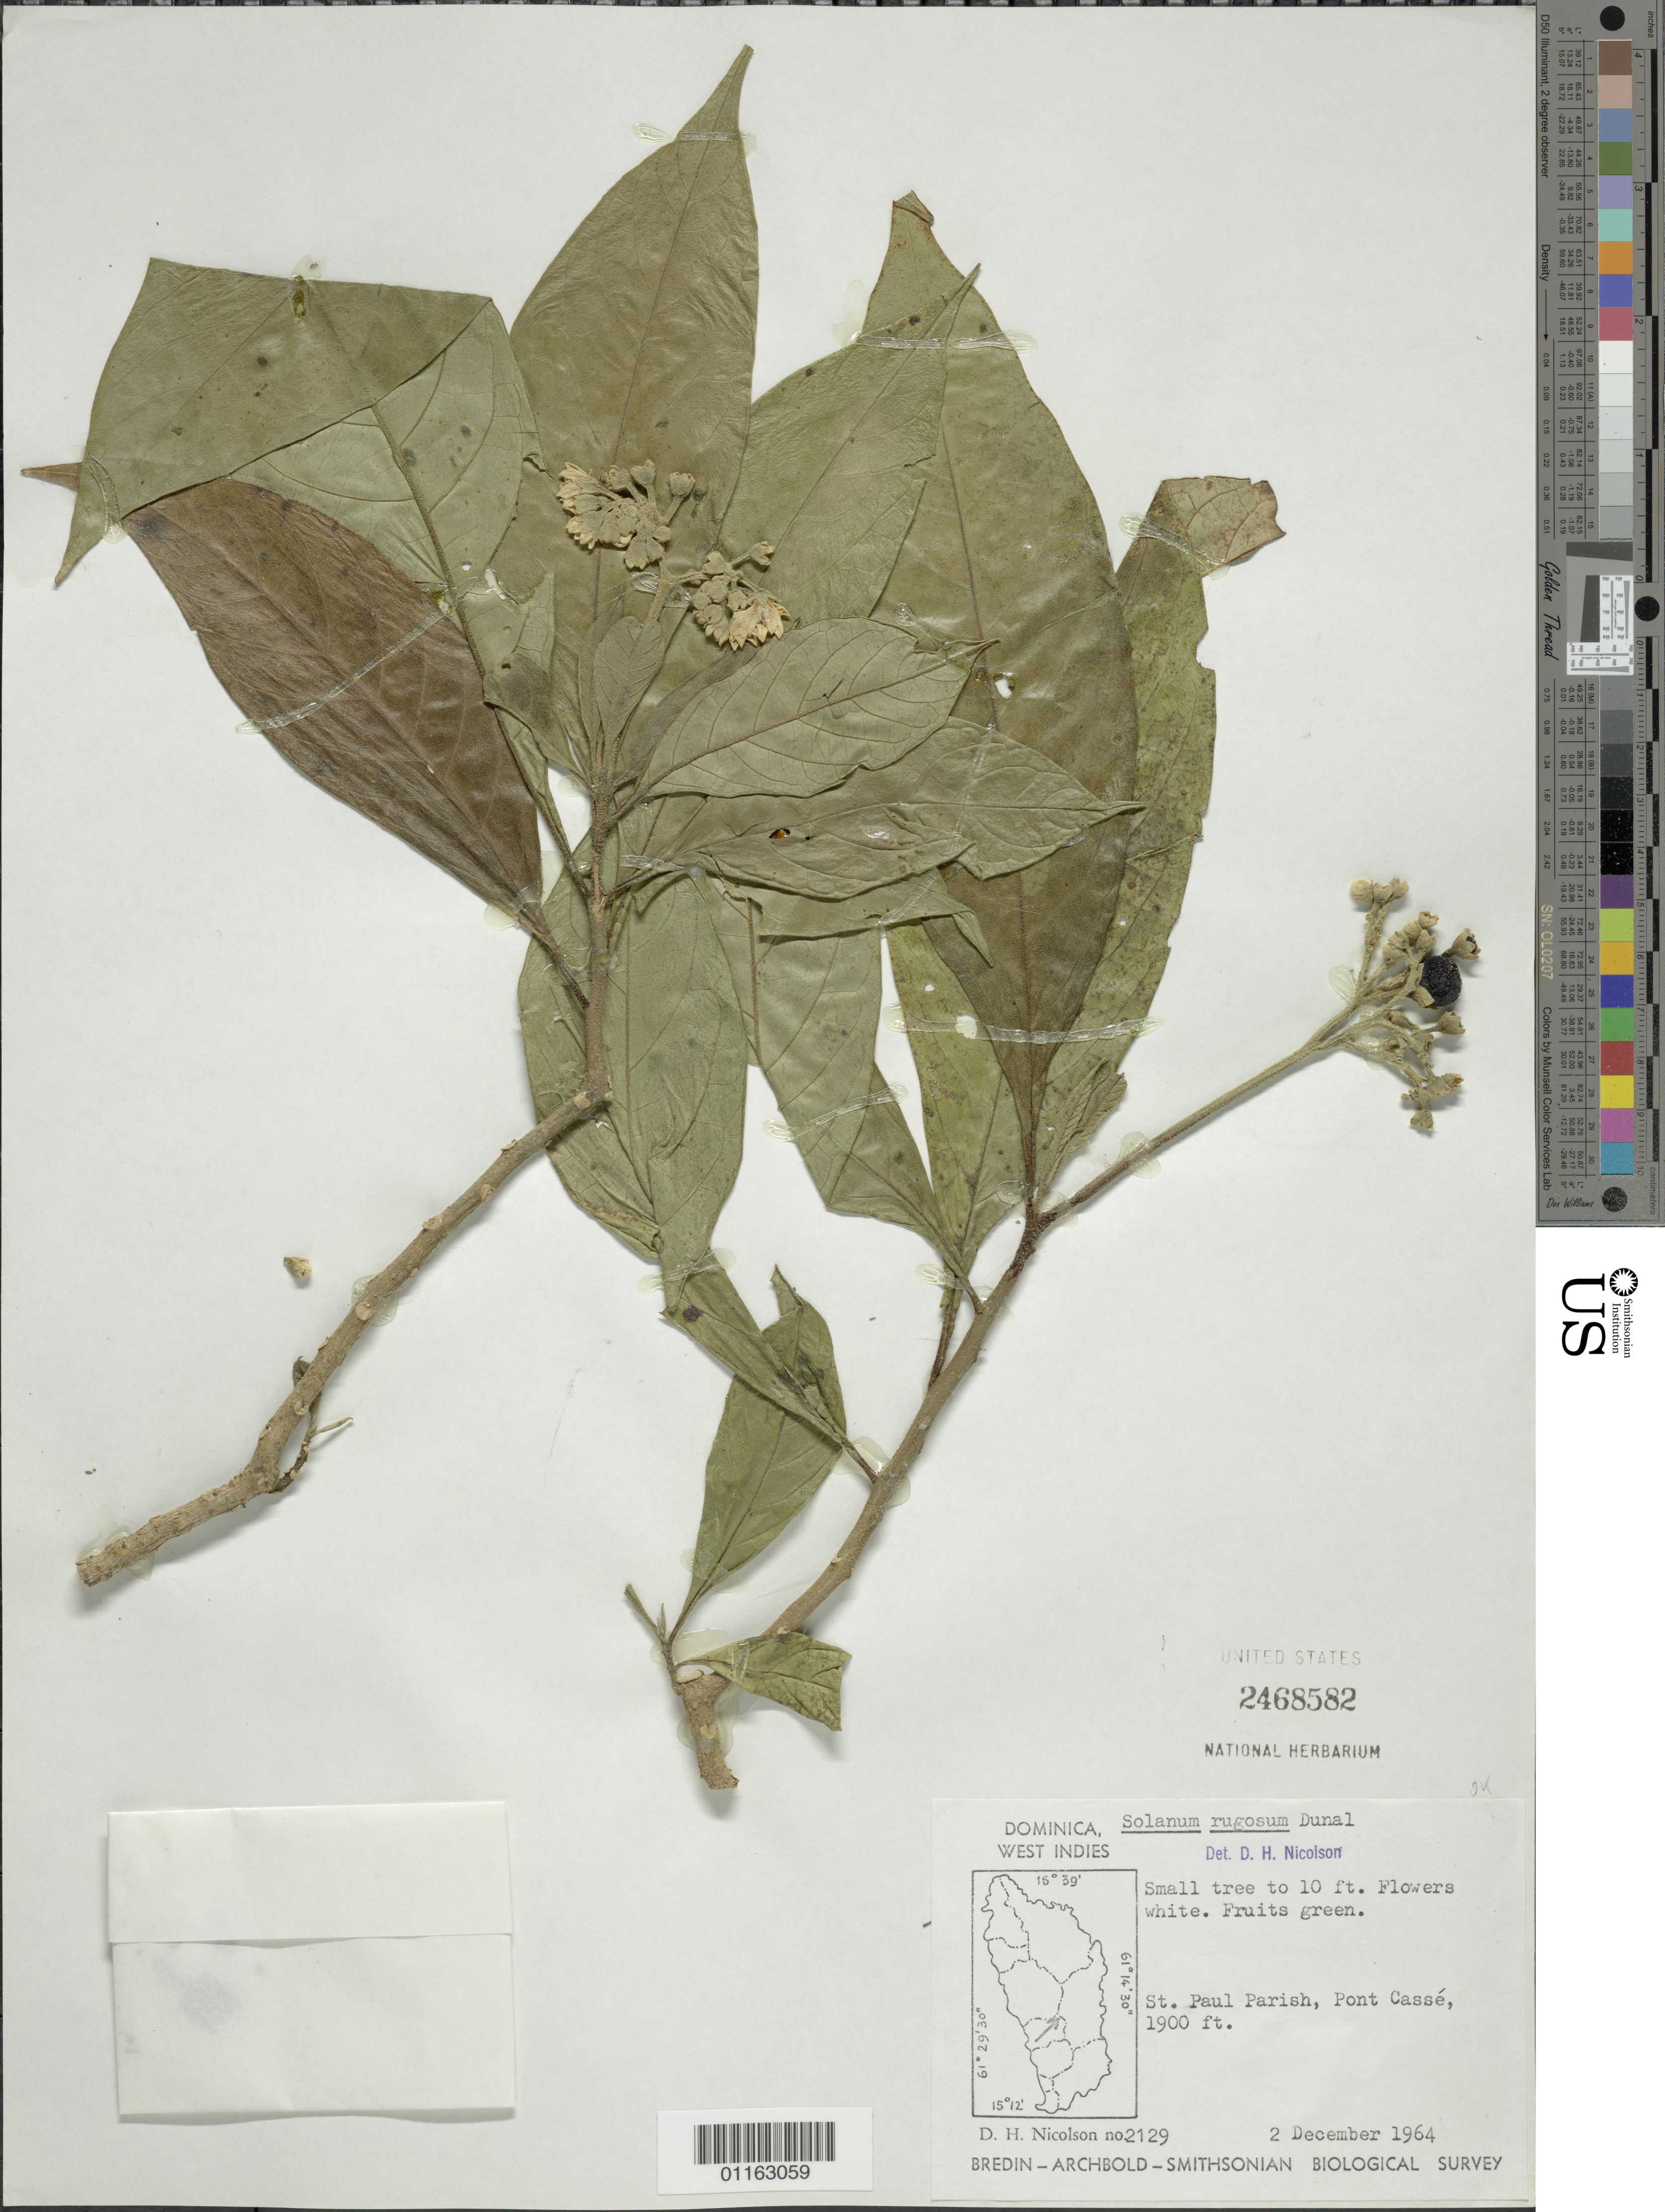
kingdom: Plantae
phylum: Tracheophyta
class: Magnoliopsida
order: Solanales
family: Solanaceae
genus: Solanum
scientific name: Solanum rugosum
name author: Dunal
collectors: D. H. Nicolson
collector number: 2129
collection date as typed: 02 Nov 1964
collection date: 1964-11-02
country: Dominica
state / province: St. Paul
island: Dominica I.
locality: Pont Casse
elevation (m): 579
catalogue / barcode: US 2468582